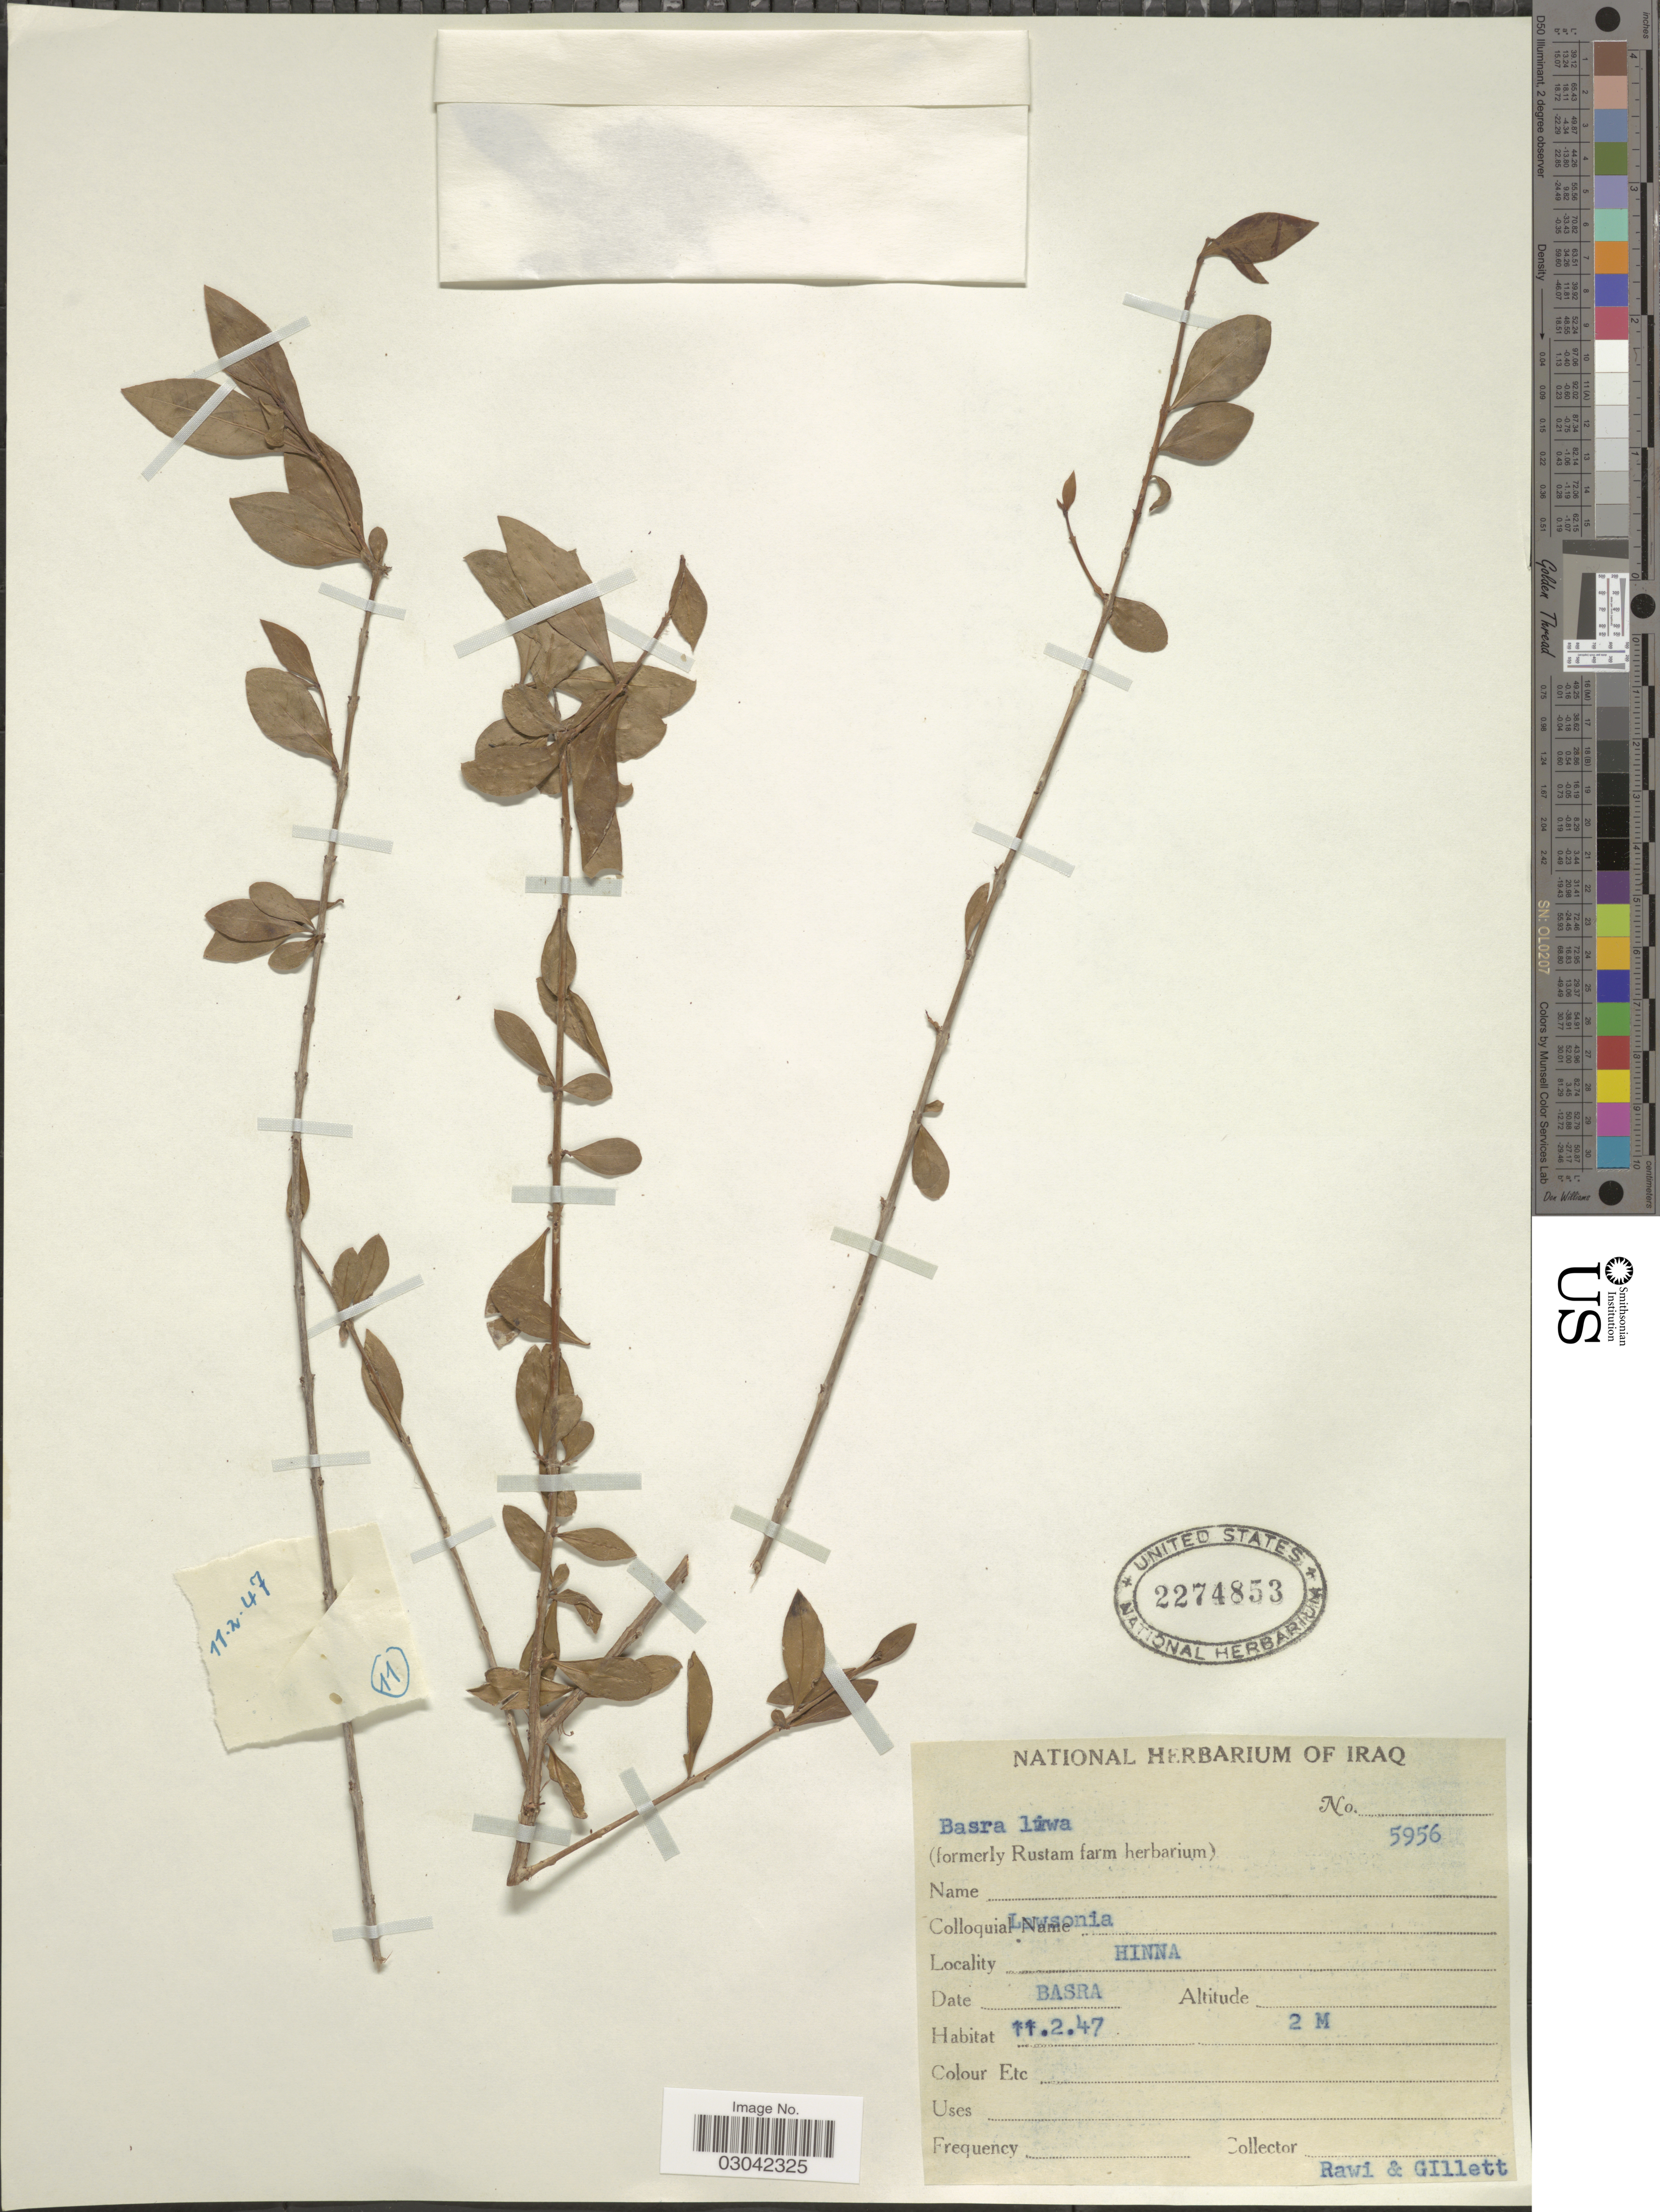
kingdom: Plantae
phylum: Tracheophyta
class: Magnoliopsida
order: Myrtales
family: Lythraceae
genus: Lawsonia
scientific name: Lawsonia sp.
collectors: -. Rawi & Gillett, --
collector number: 5956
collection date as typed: Transcribed d/m/y: 11/2/47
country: Iraq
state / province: Al Basrah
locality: Basra liwa. Hinna. Basra.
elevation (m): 2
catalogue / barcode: US 2274853